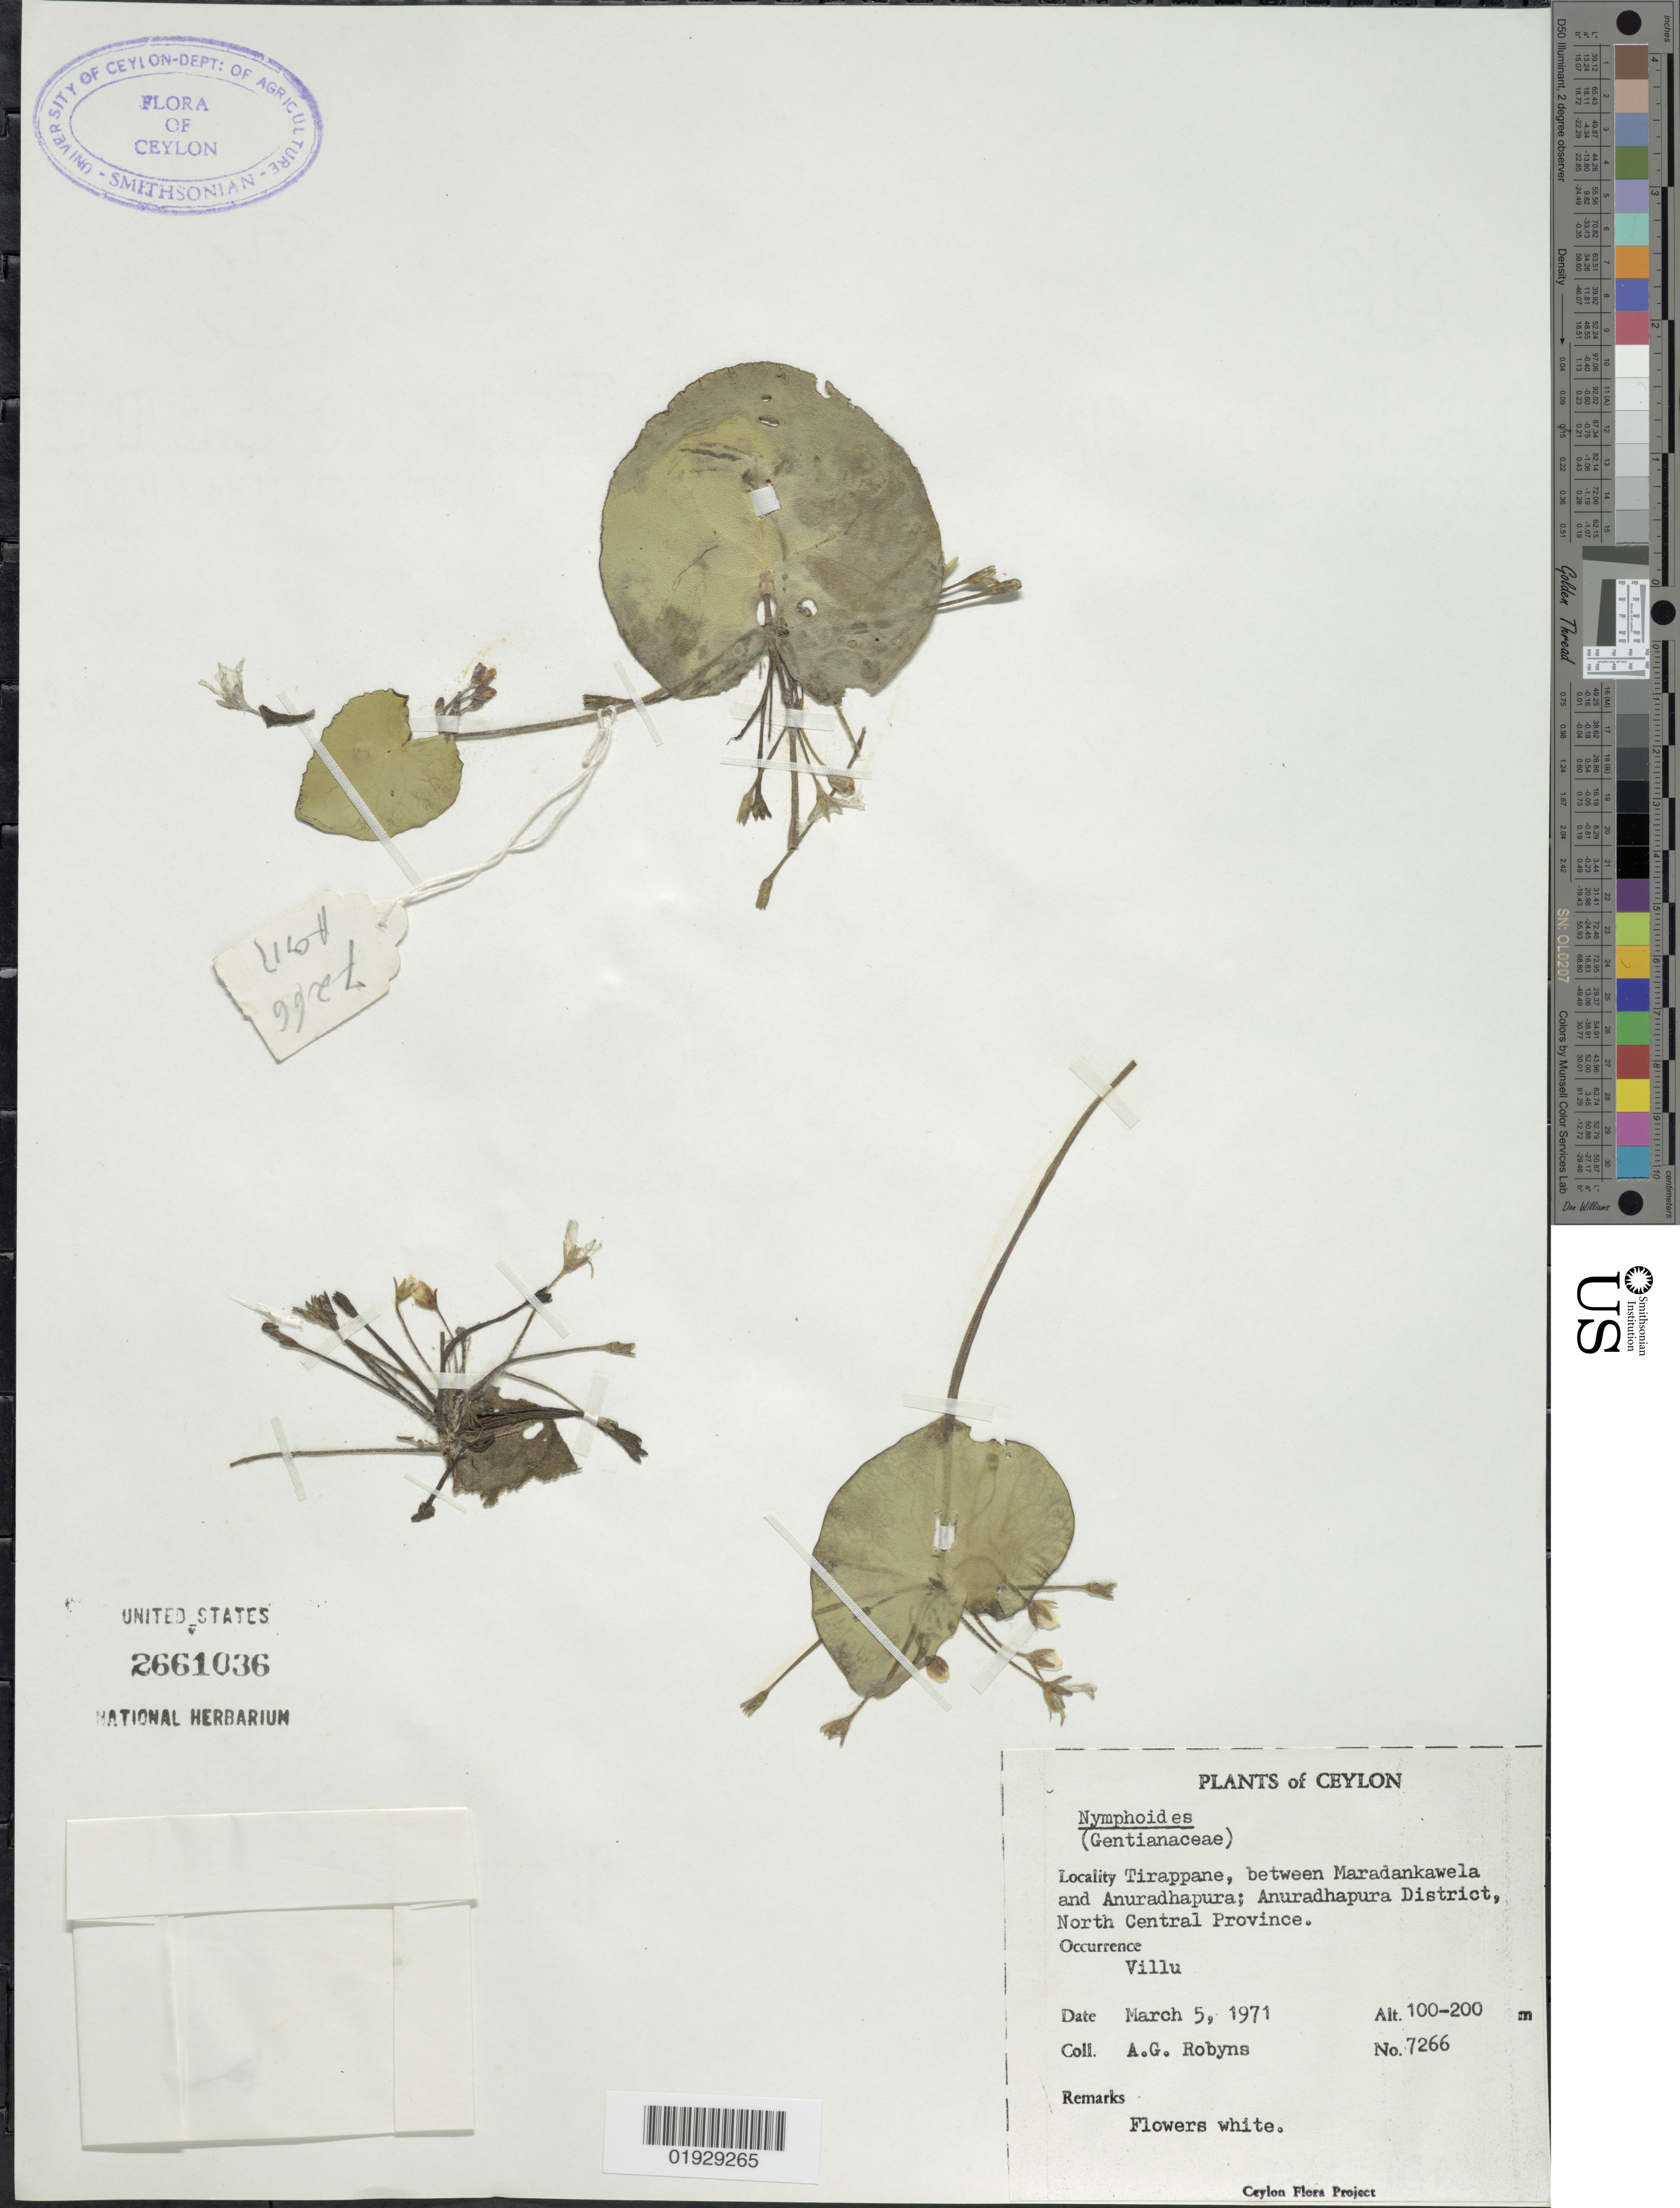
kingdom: Plantae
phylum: Tracheophyta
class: Magnoliopsida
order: Asterales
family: Menyanthaceae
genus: Nymphoides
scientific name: Nymphoides sp.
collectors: A. Robyns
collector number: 7266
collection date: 1971-03-05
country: Sri Lanka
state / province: North Central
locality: Ceylon. Tirappane, between Maradankawela and Anuradhapura; Anuradhapura District, North Central Province. Villu.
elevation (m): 100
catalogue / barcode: US 2661036